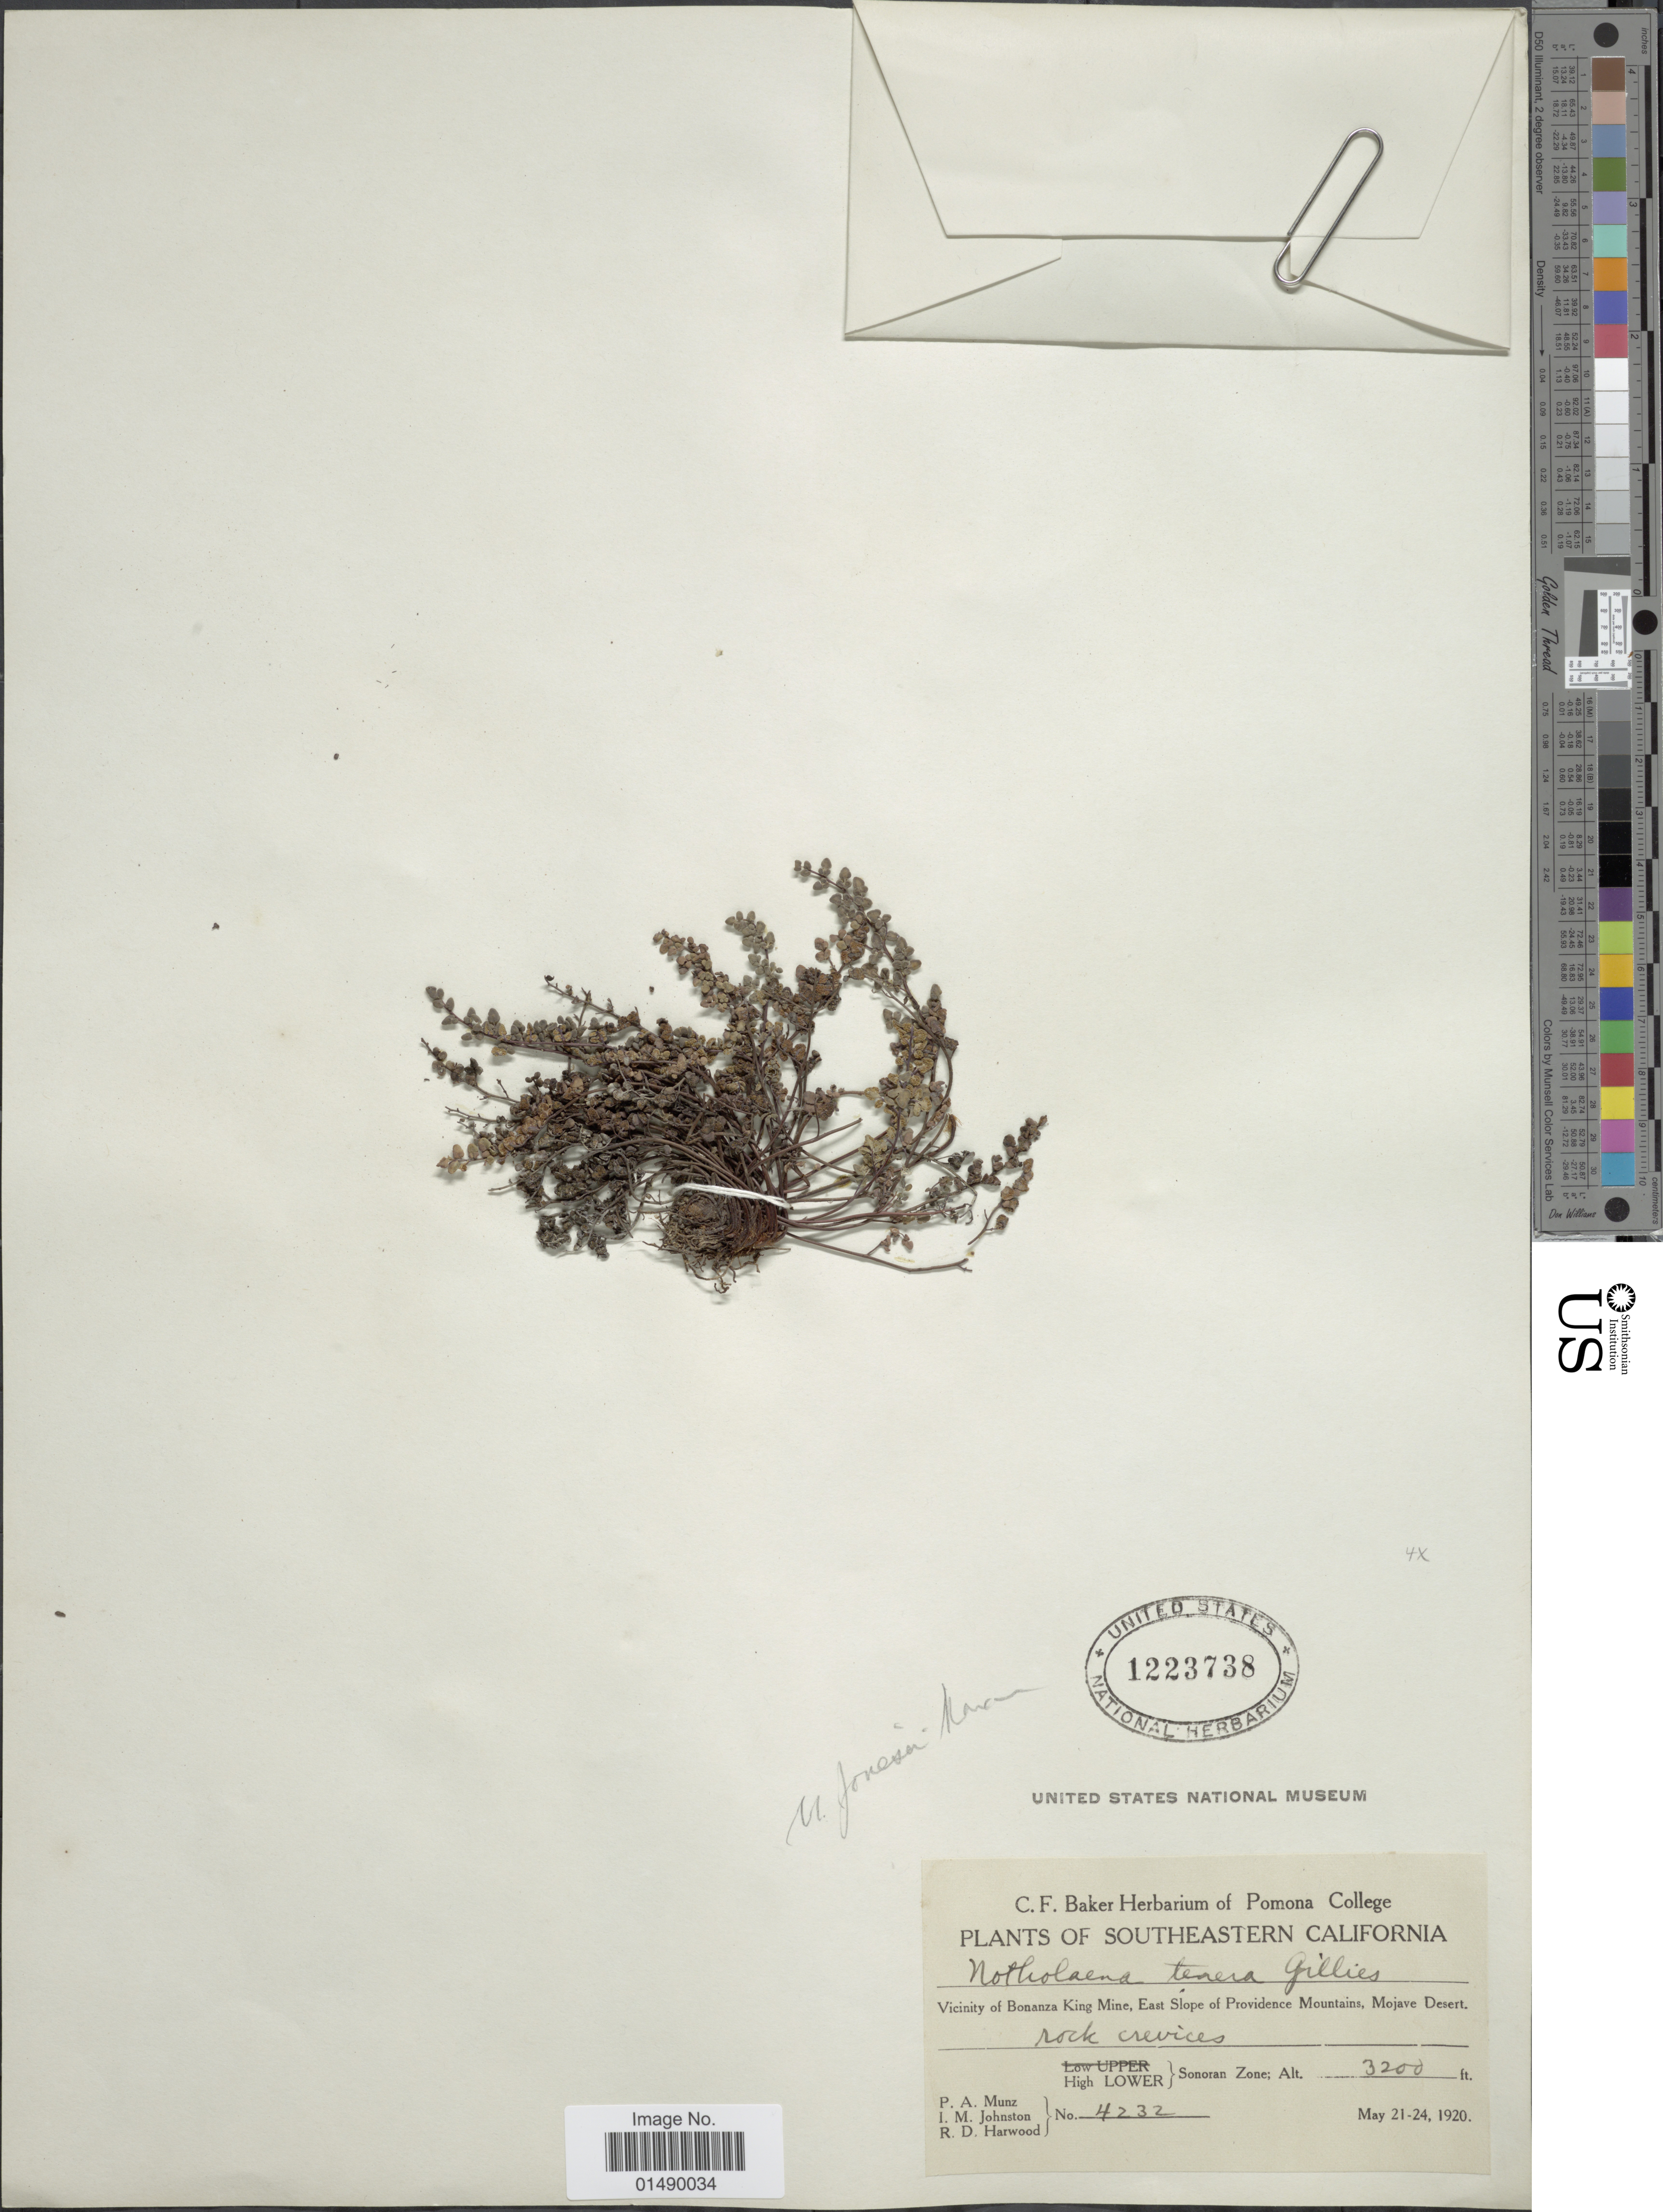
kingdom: Plantae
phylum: Tracheophyta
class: Polypodiopsida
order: Polypodiales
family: Pteridaceae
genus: Argyrochosma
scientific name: Argyrochosma jonesii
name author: (Maxon) Windham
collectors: P. A. Munz, I.M. Johnston & R. Harwood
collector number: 4232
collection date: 1920-05-21/1920-05-24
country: United States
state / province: California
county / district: San Bernardino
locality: Southeastern California, Vicinity of Bonanza King Mine, East Slope of Providence Mountains, Mojave Desert. High Lower, Sonoran Zone.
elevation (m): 975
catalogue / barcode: US 1223738